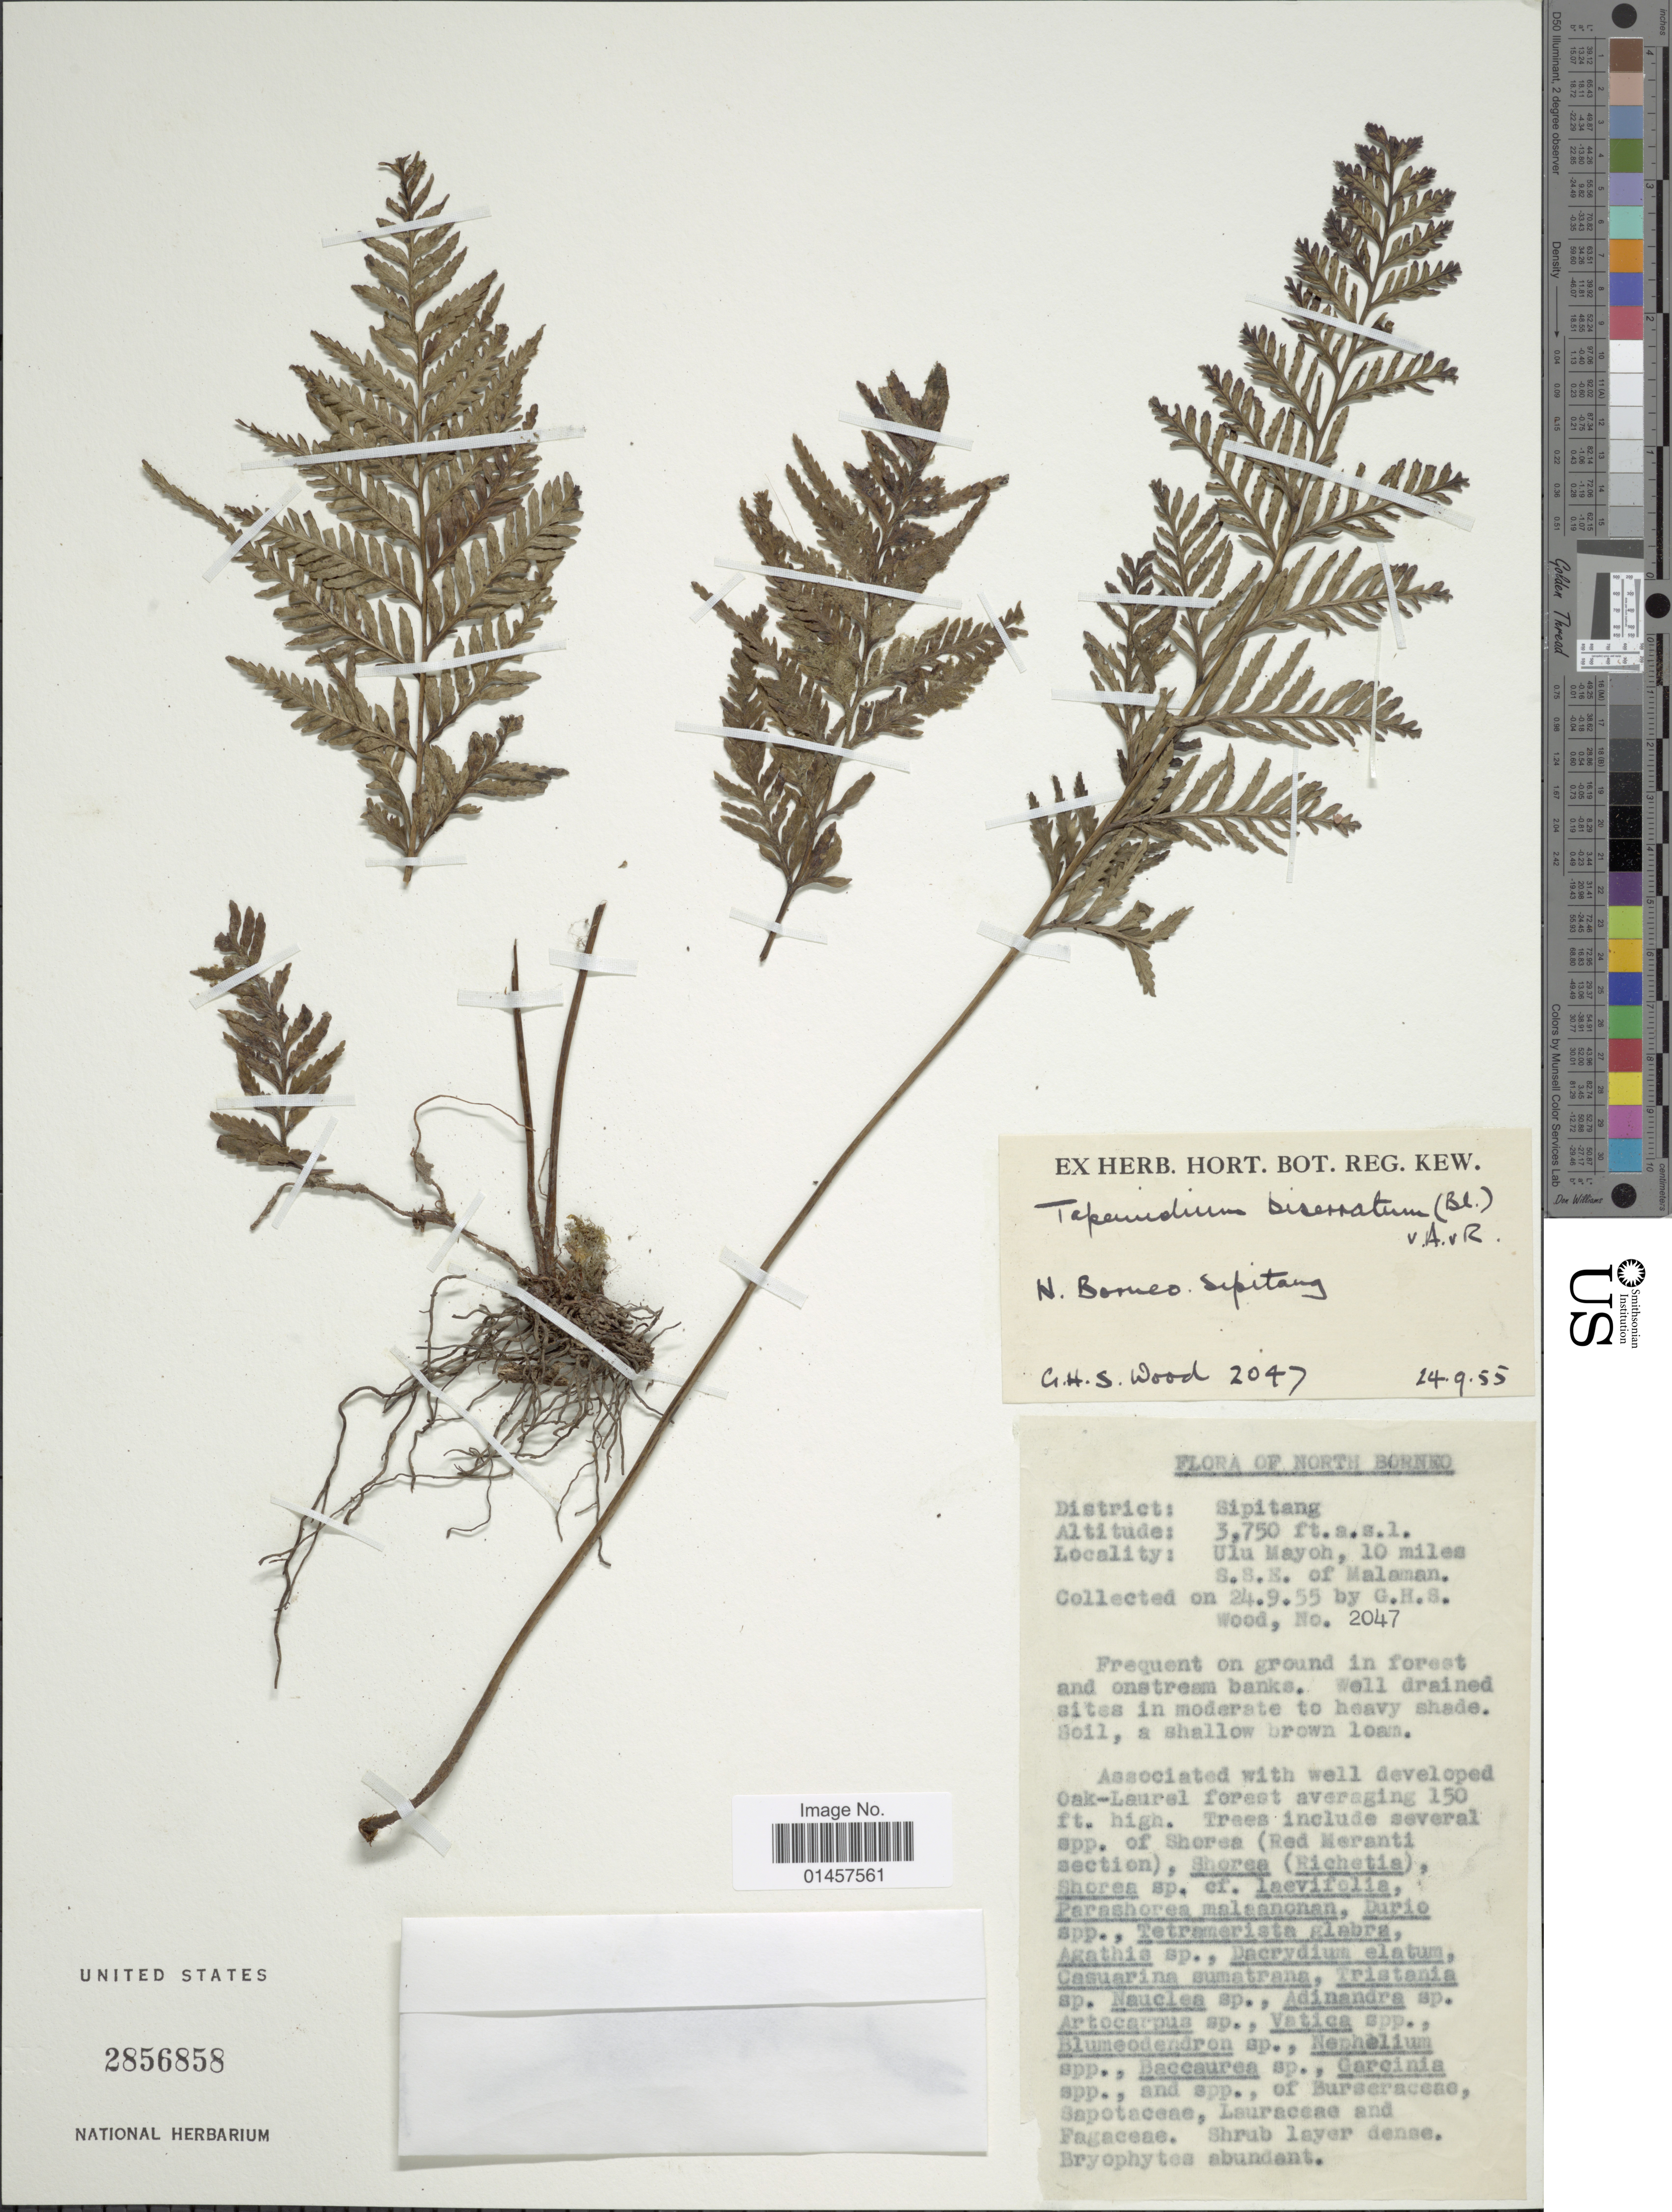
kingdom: Plantae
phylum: Tracheophyta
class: Polypodiopsida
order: Polypodiales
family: Lindsaeaceae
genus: Tapeinidium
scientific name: Tapeinidium biserratum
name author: (Blume) Alderw.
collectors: G. Wood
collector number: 2047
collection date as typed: Transcribed d/m/y: 24/9/55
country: Malaysia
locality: North Borneo, District Sipitang, Ulu Mayoh, 10miles S.S.E. of Malaman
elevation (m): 1143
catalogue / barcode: US 2856858